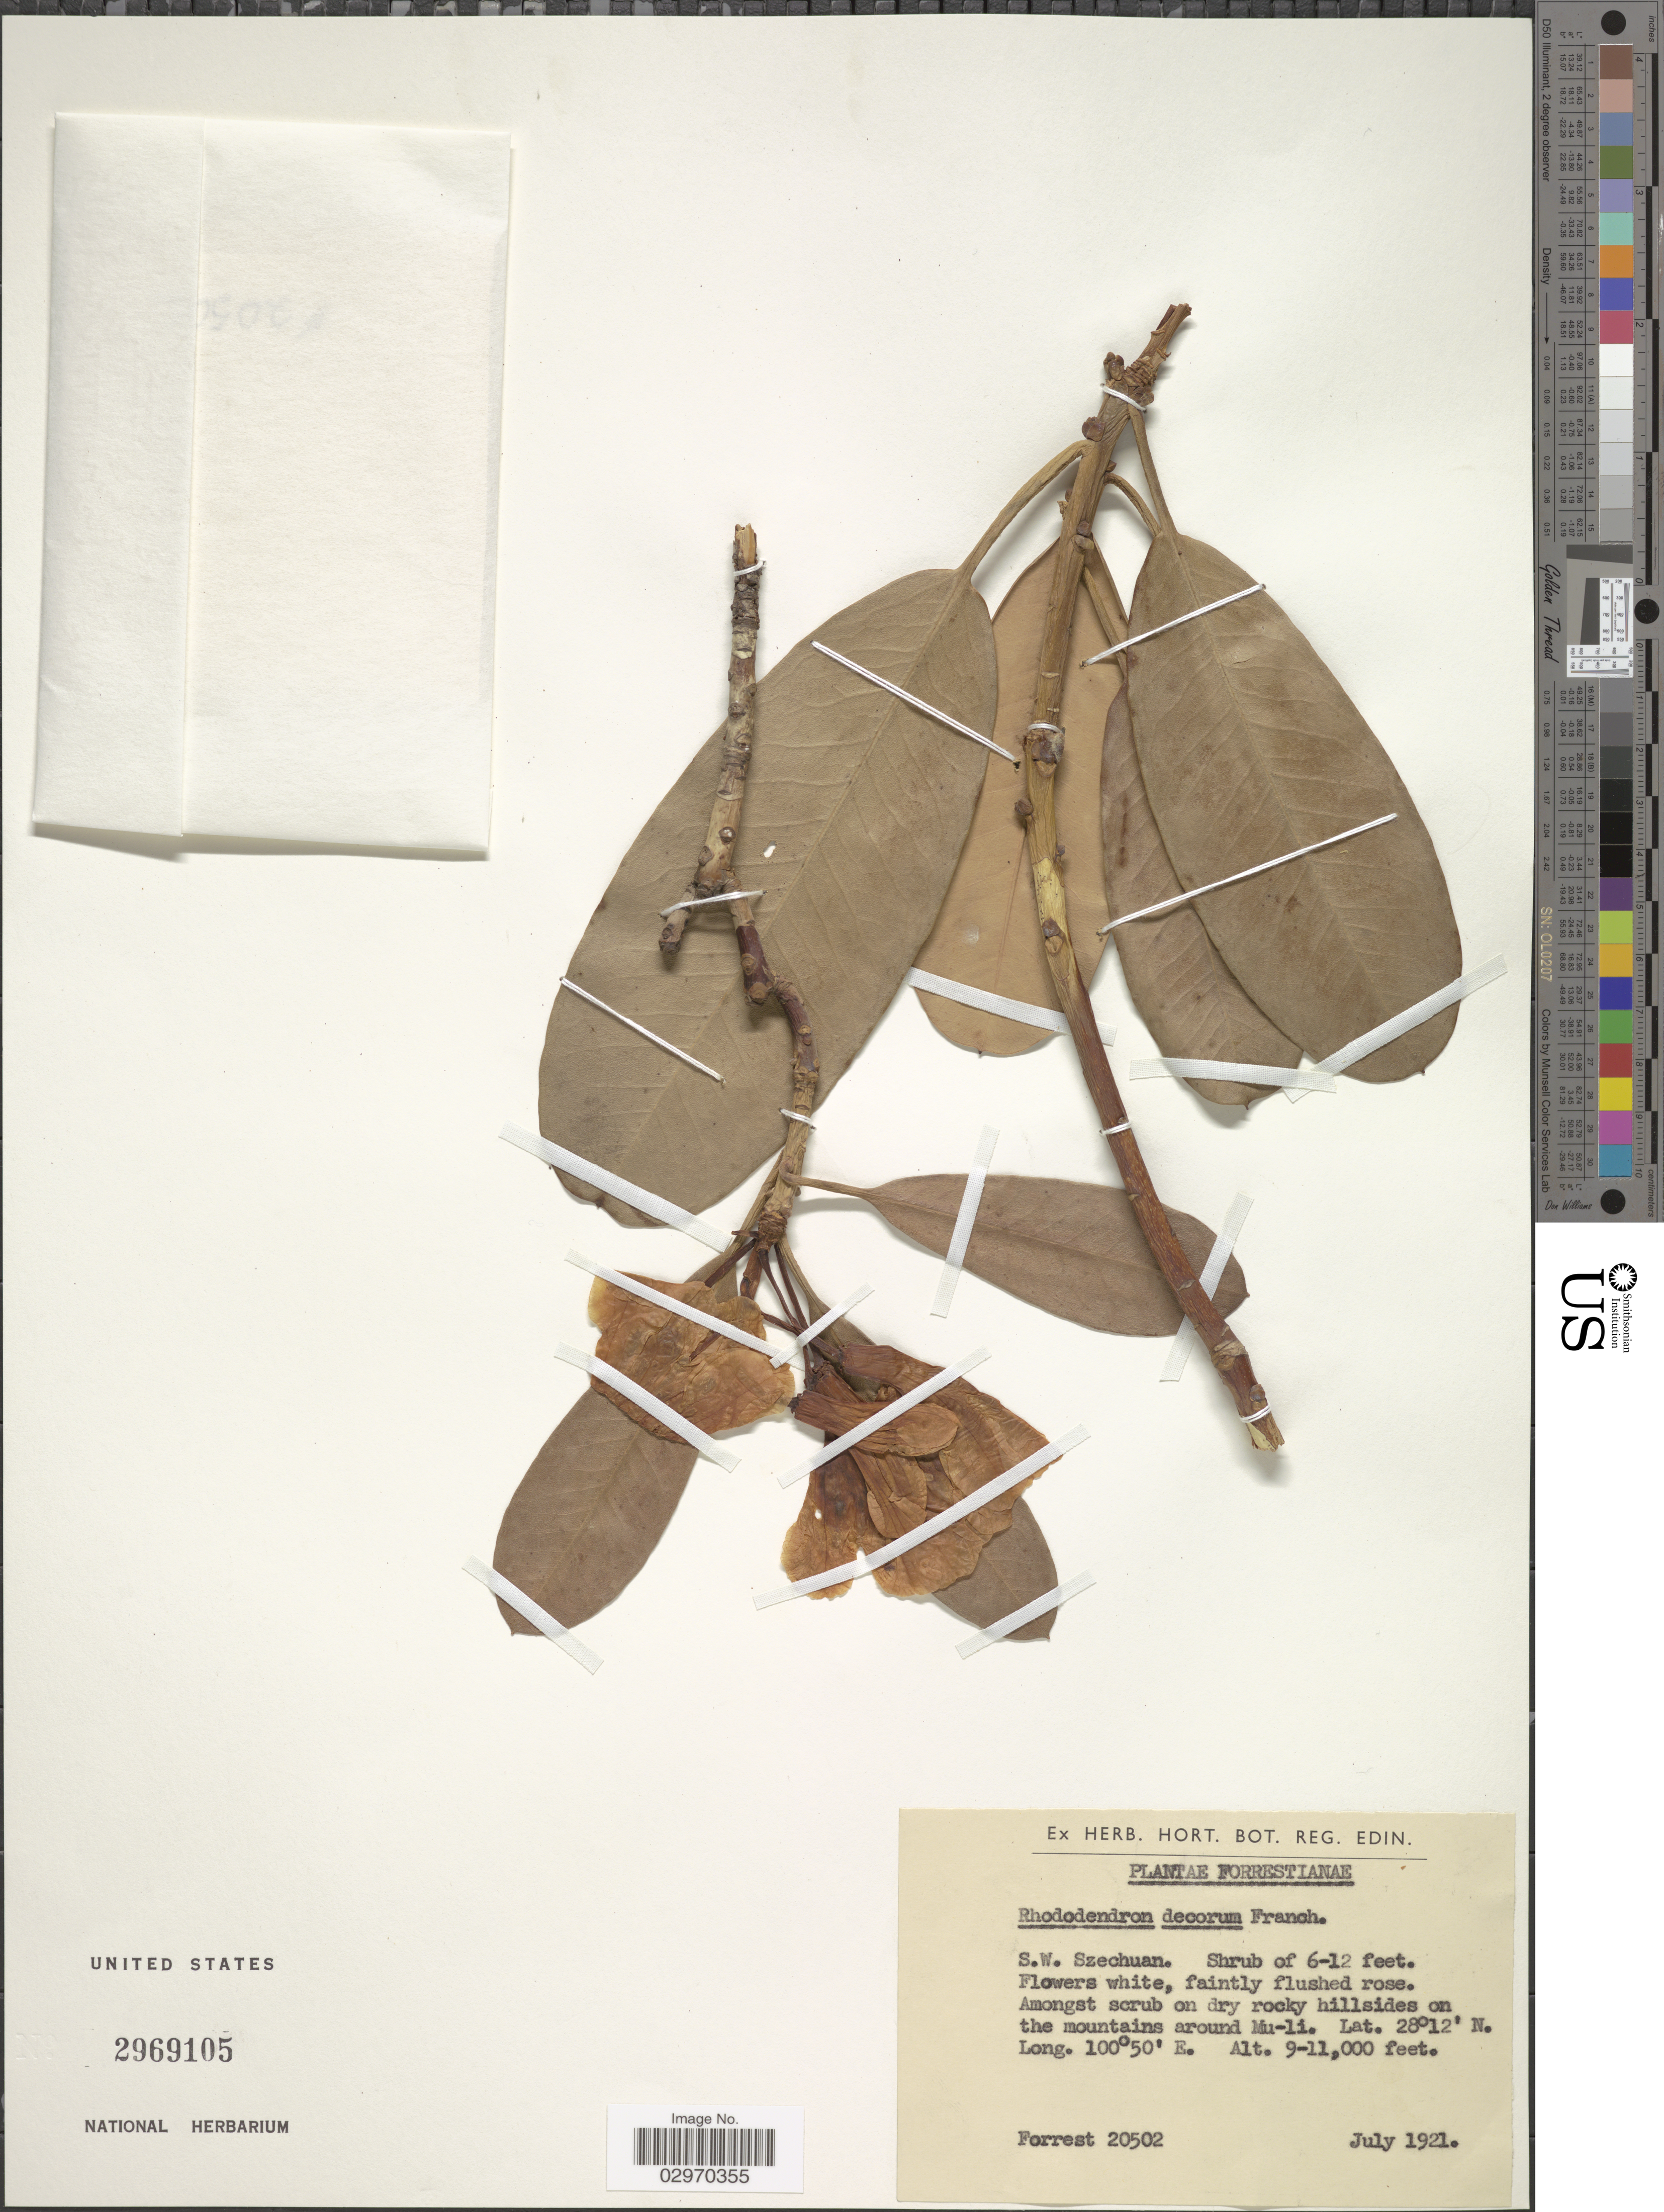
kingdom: Plantae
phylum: Tracheophyta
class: Magnoliopsida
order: Ericales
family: Ericaceae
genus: Rhododendron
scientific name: Rhododendron decorum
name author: Franch.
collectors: -. Forrest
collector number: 20502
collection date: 1921-07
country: China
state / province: Sichuan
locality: S.W. Szechuan. On the mountains around Mu-li.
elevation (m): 2743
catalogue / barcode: US 2969105